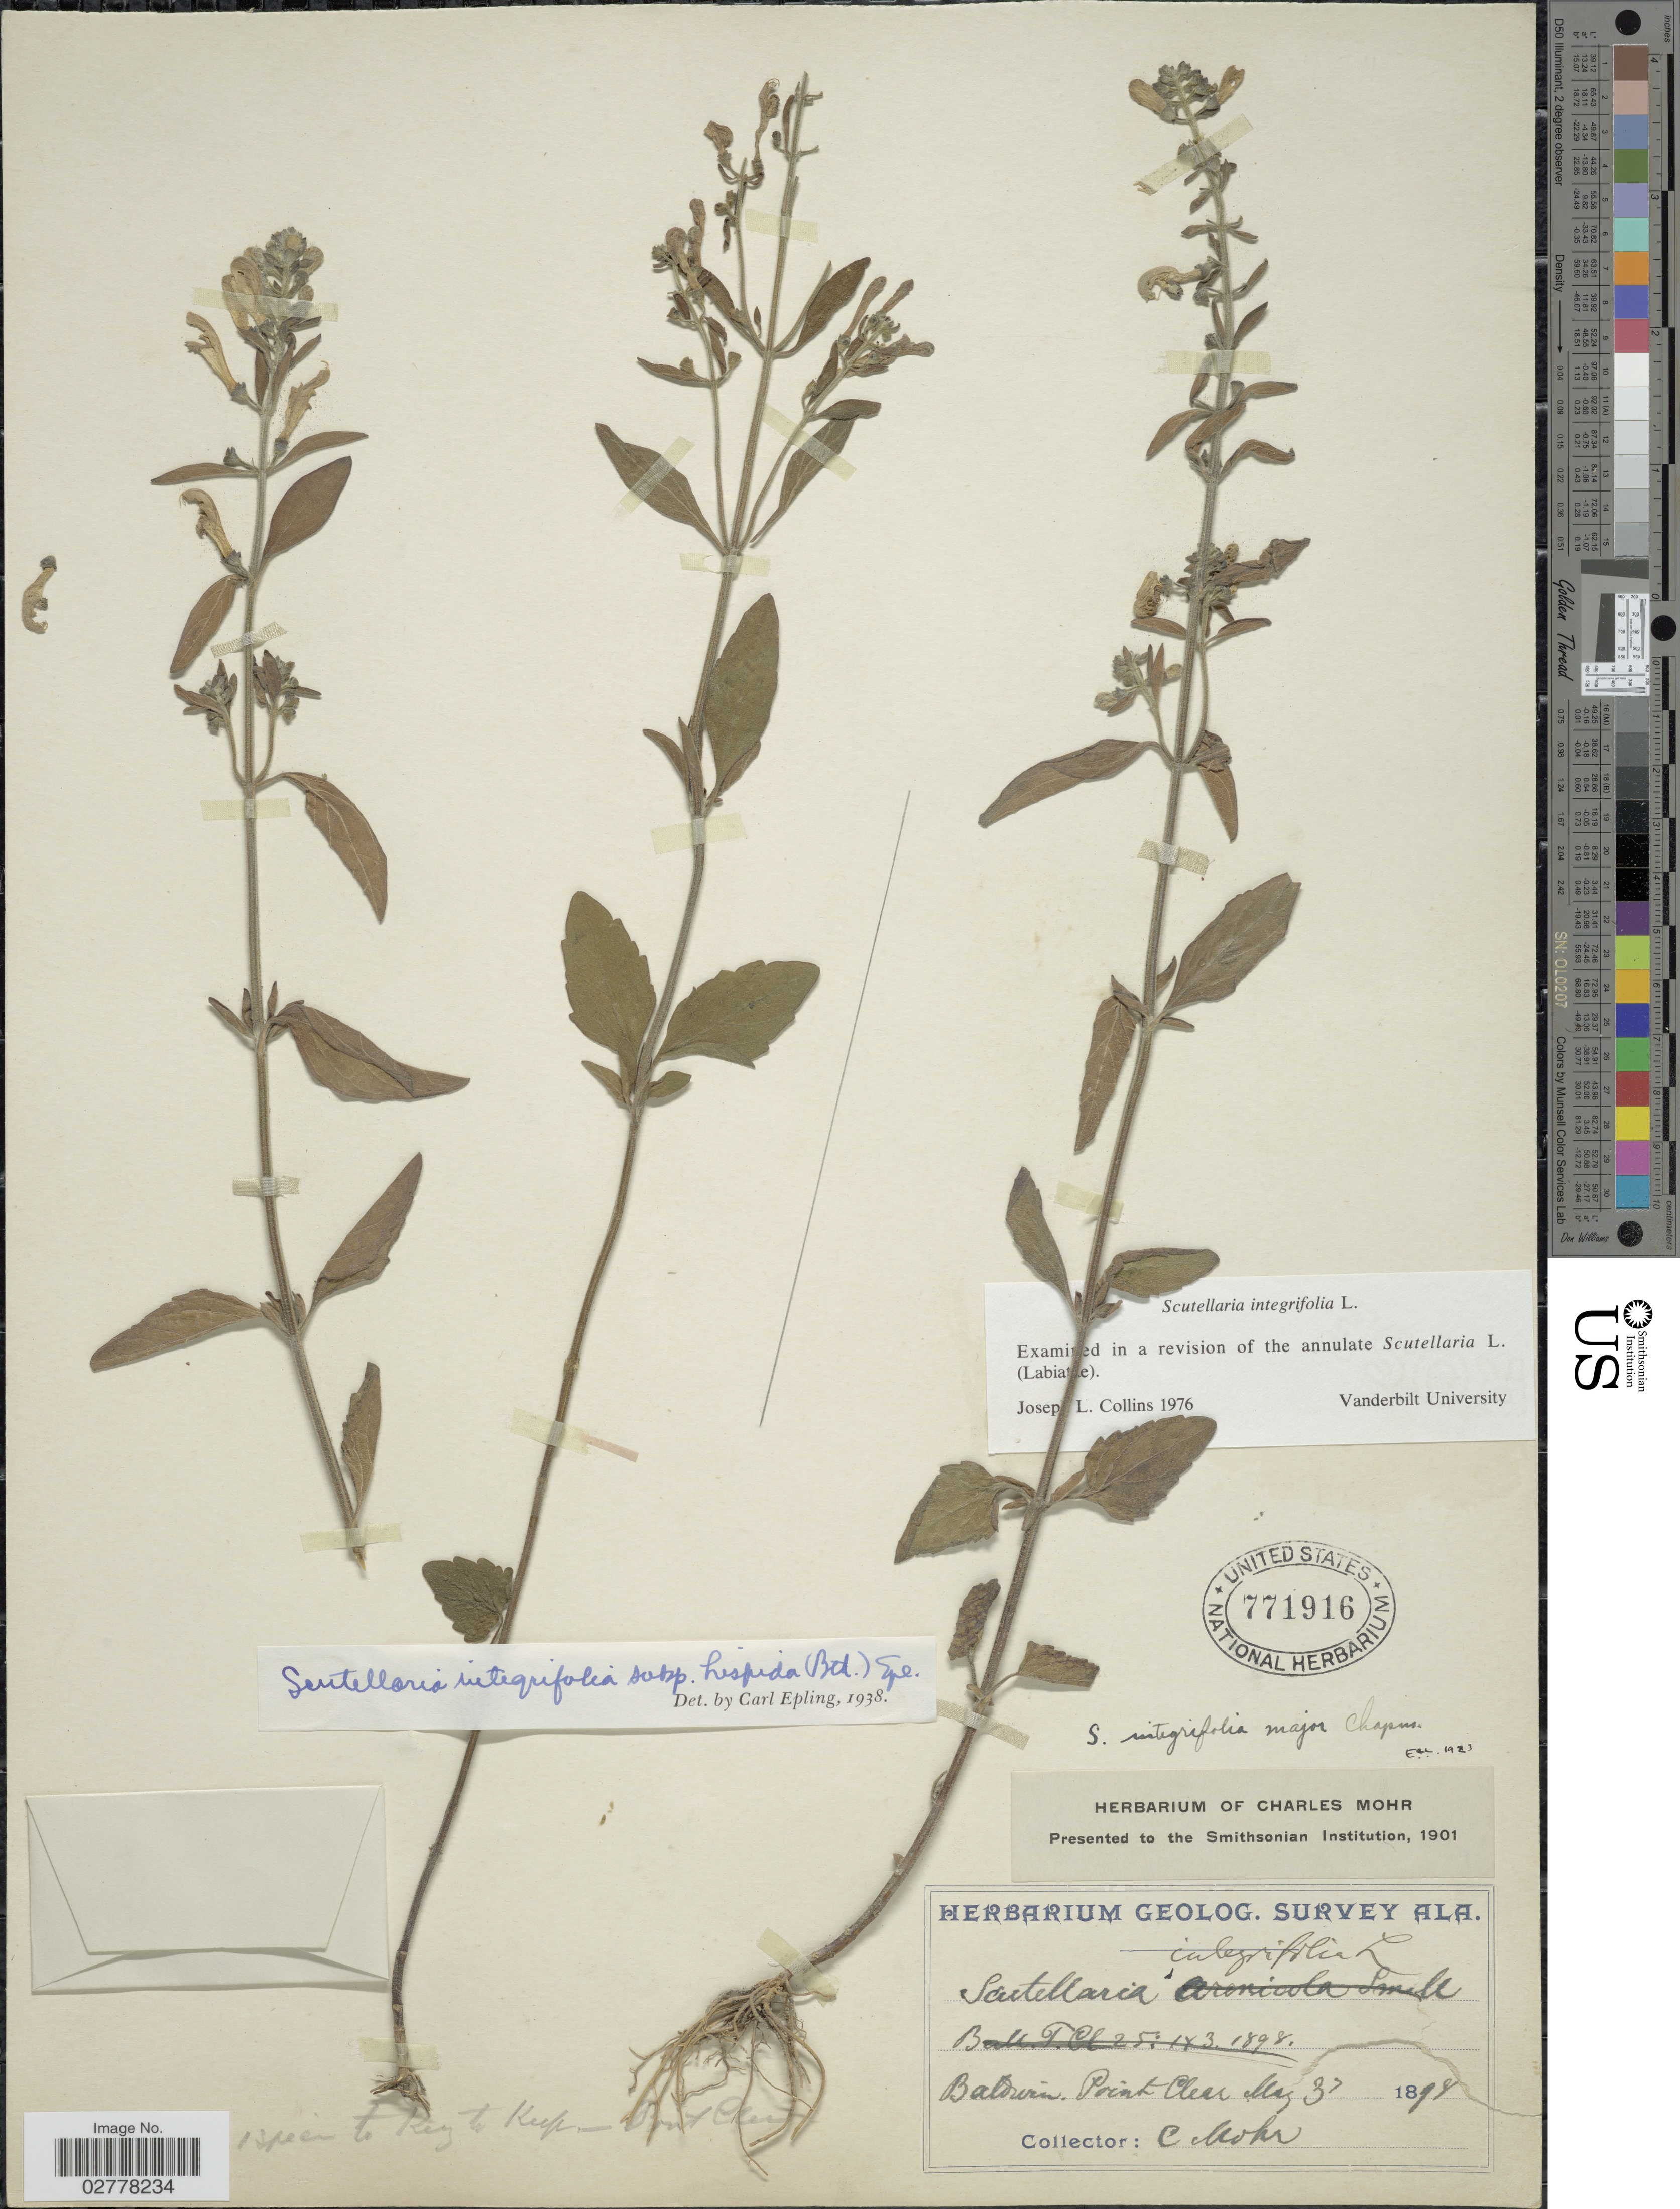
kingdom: Plantae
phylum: Tracheophyta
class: Magnoliopsida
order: Lamiales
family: Lamiaceae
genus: Scutellaria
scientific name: Scutellaria integrifolia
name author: L.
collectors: Mohr, C. T. (herbarium)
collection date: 1895-05-03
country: United States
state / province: Alabama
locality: Baldwin Point Clear.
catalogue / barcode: US 771916